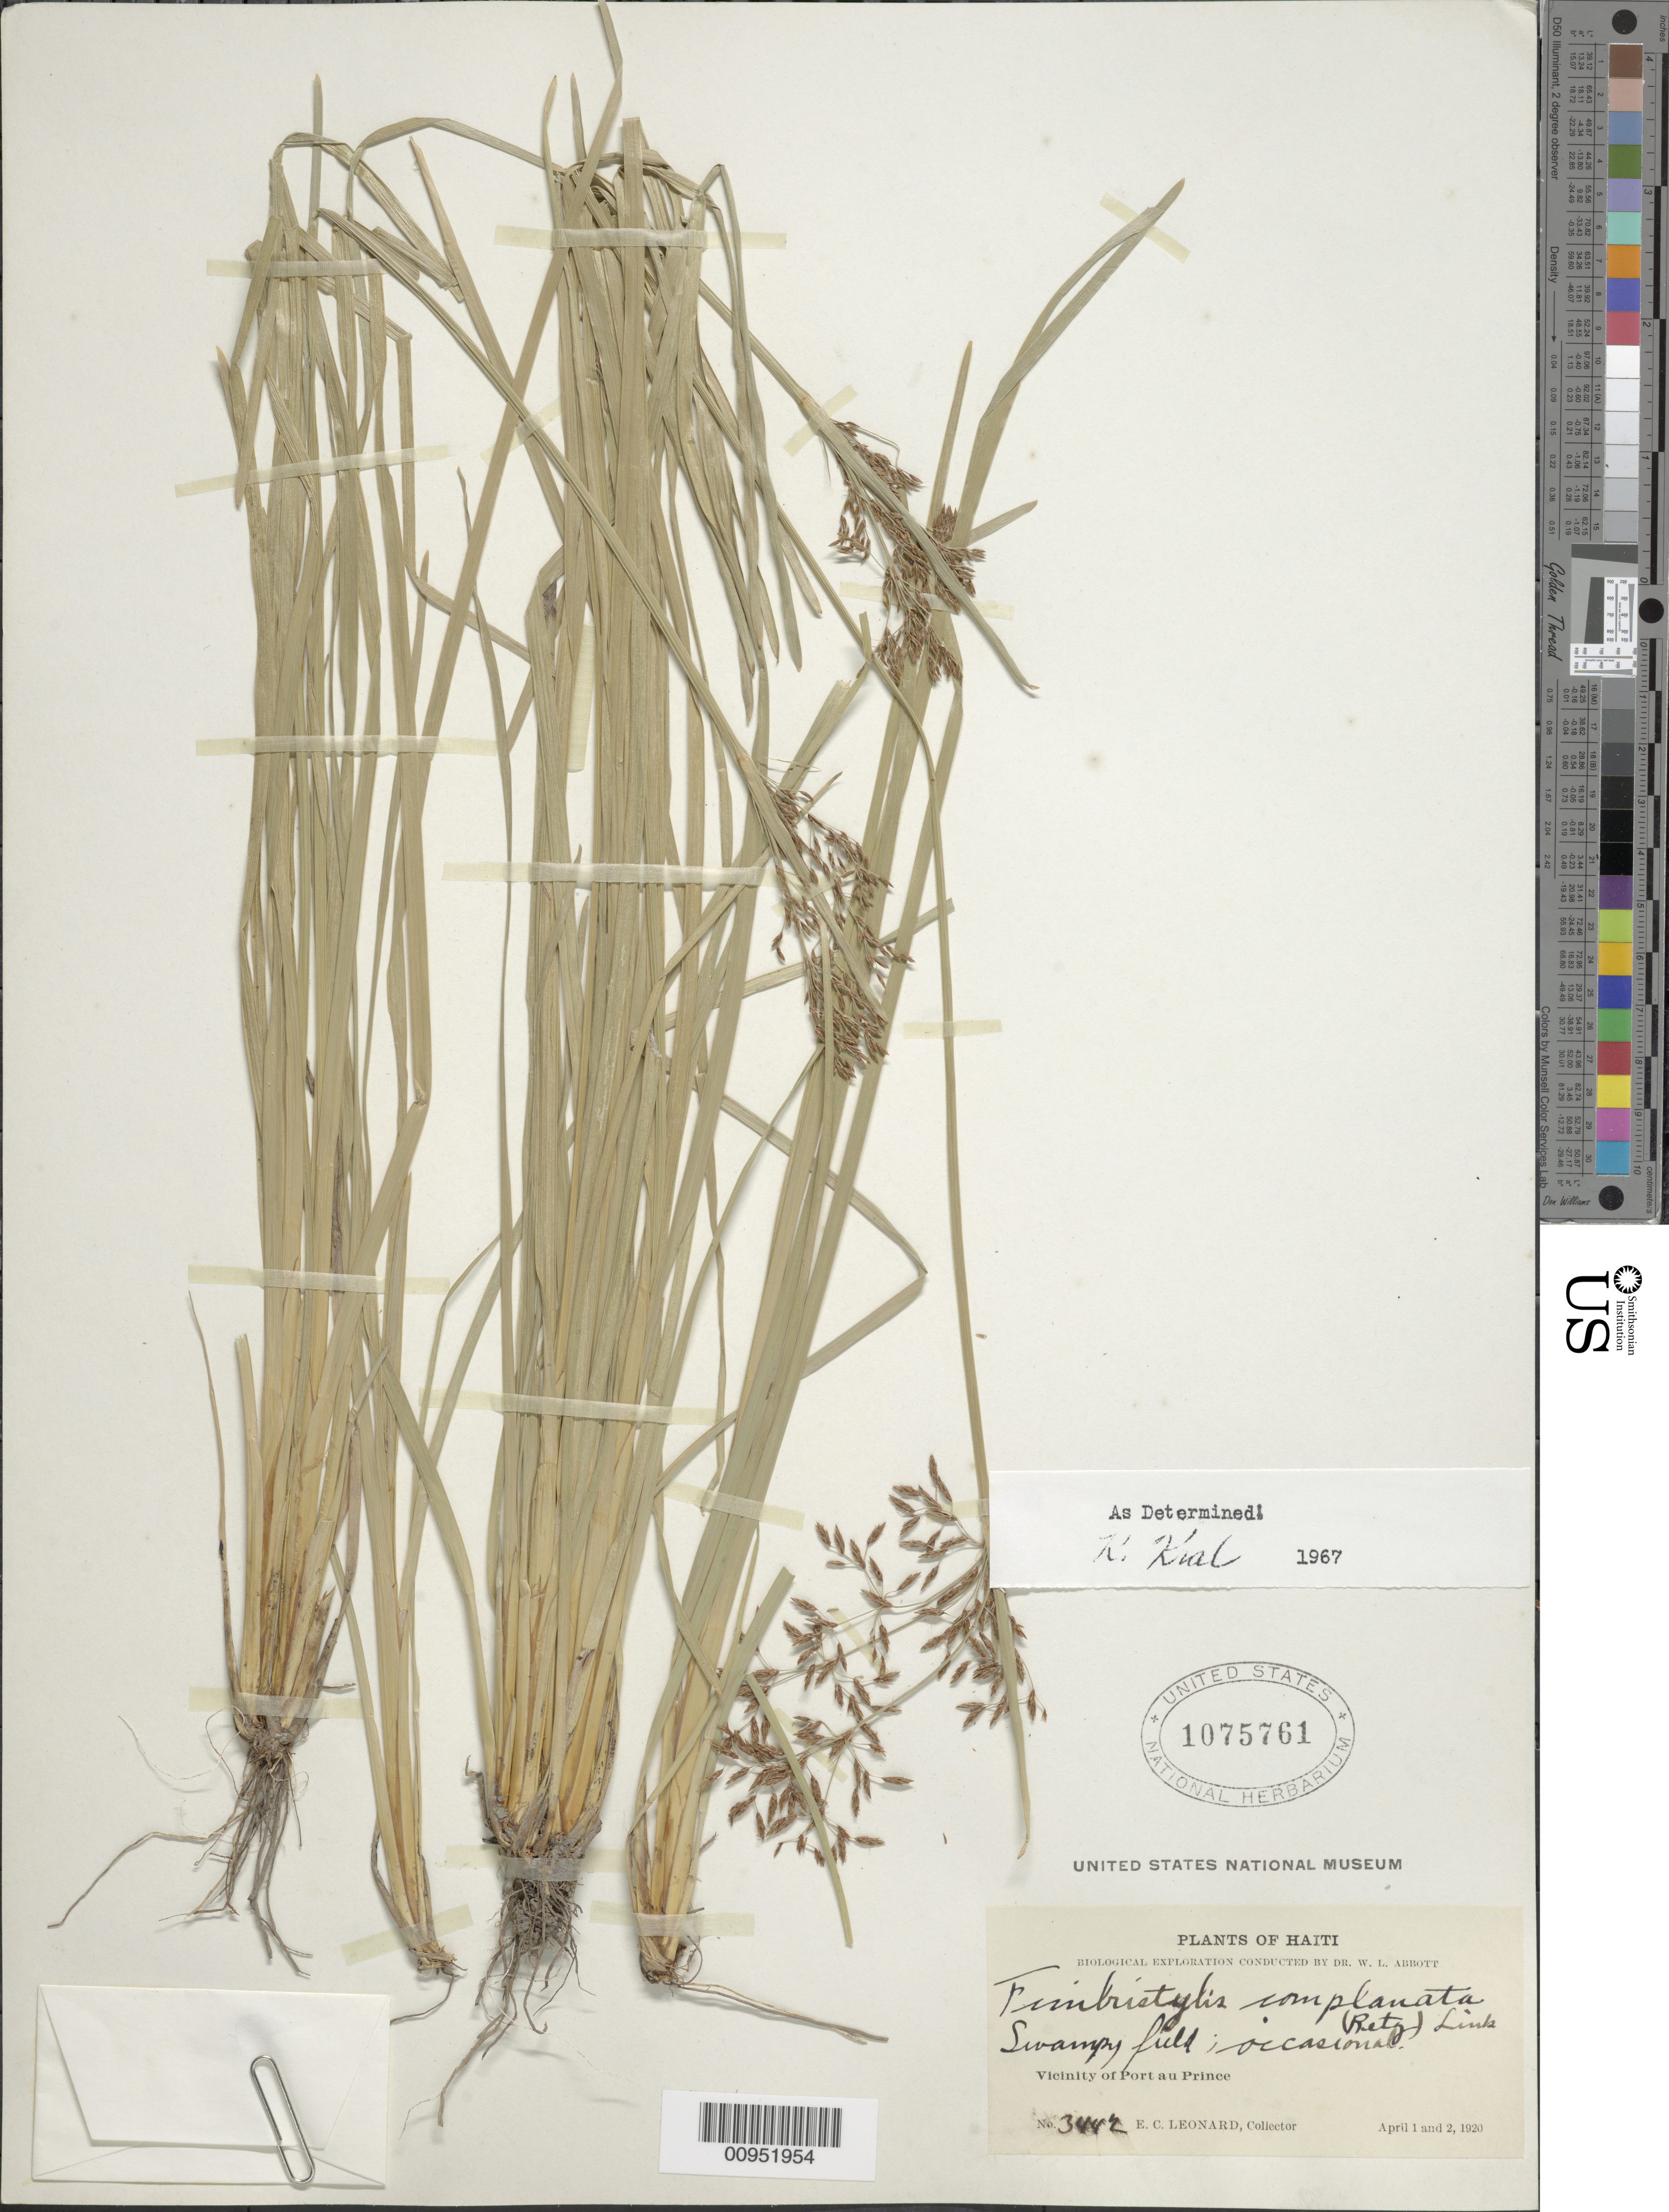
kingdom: Plantae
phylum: Tracheophyta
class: Liliopsida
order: Poales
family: Cyperaceae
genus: Fimbristylis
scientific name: Fimbristylis complanata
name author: (Retz.) Link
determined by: Kral, Robert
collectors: E. C. Leonard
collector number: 3442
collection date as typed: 01 Apr 1920 and 02 Apr 1920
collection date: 1920-04-01,1920-04-02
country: Haiti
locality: Vicinity of Port au Prince, swampy field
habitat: Swampy field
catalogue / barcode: US 1075761